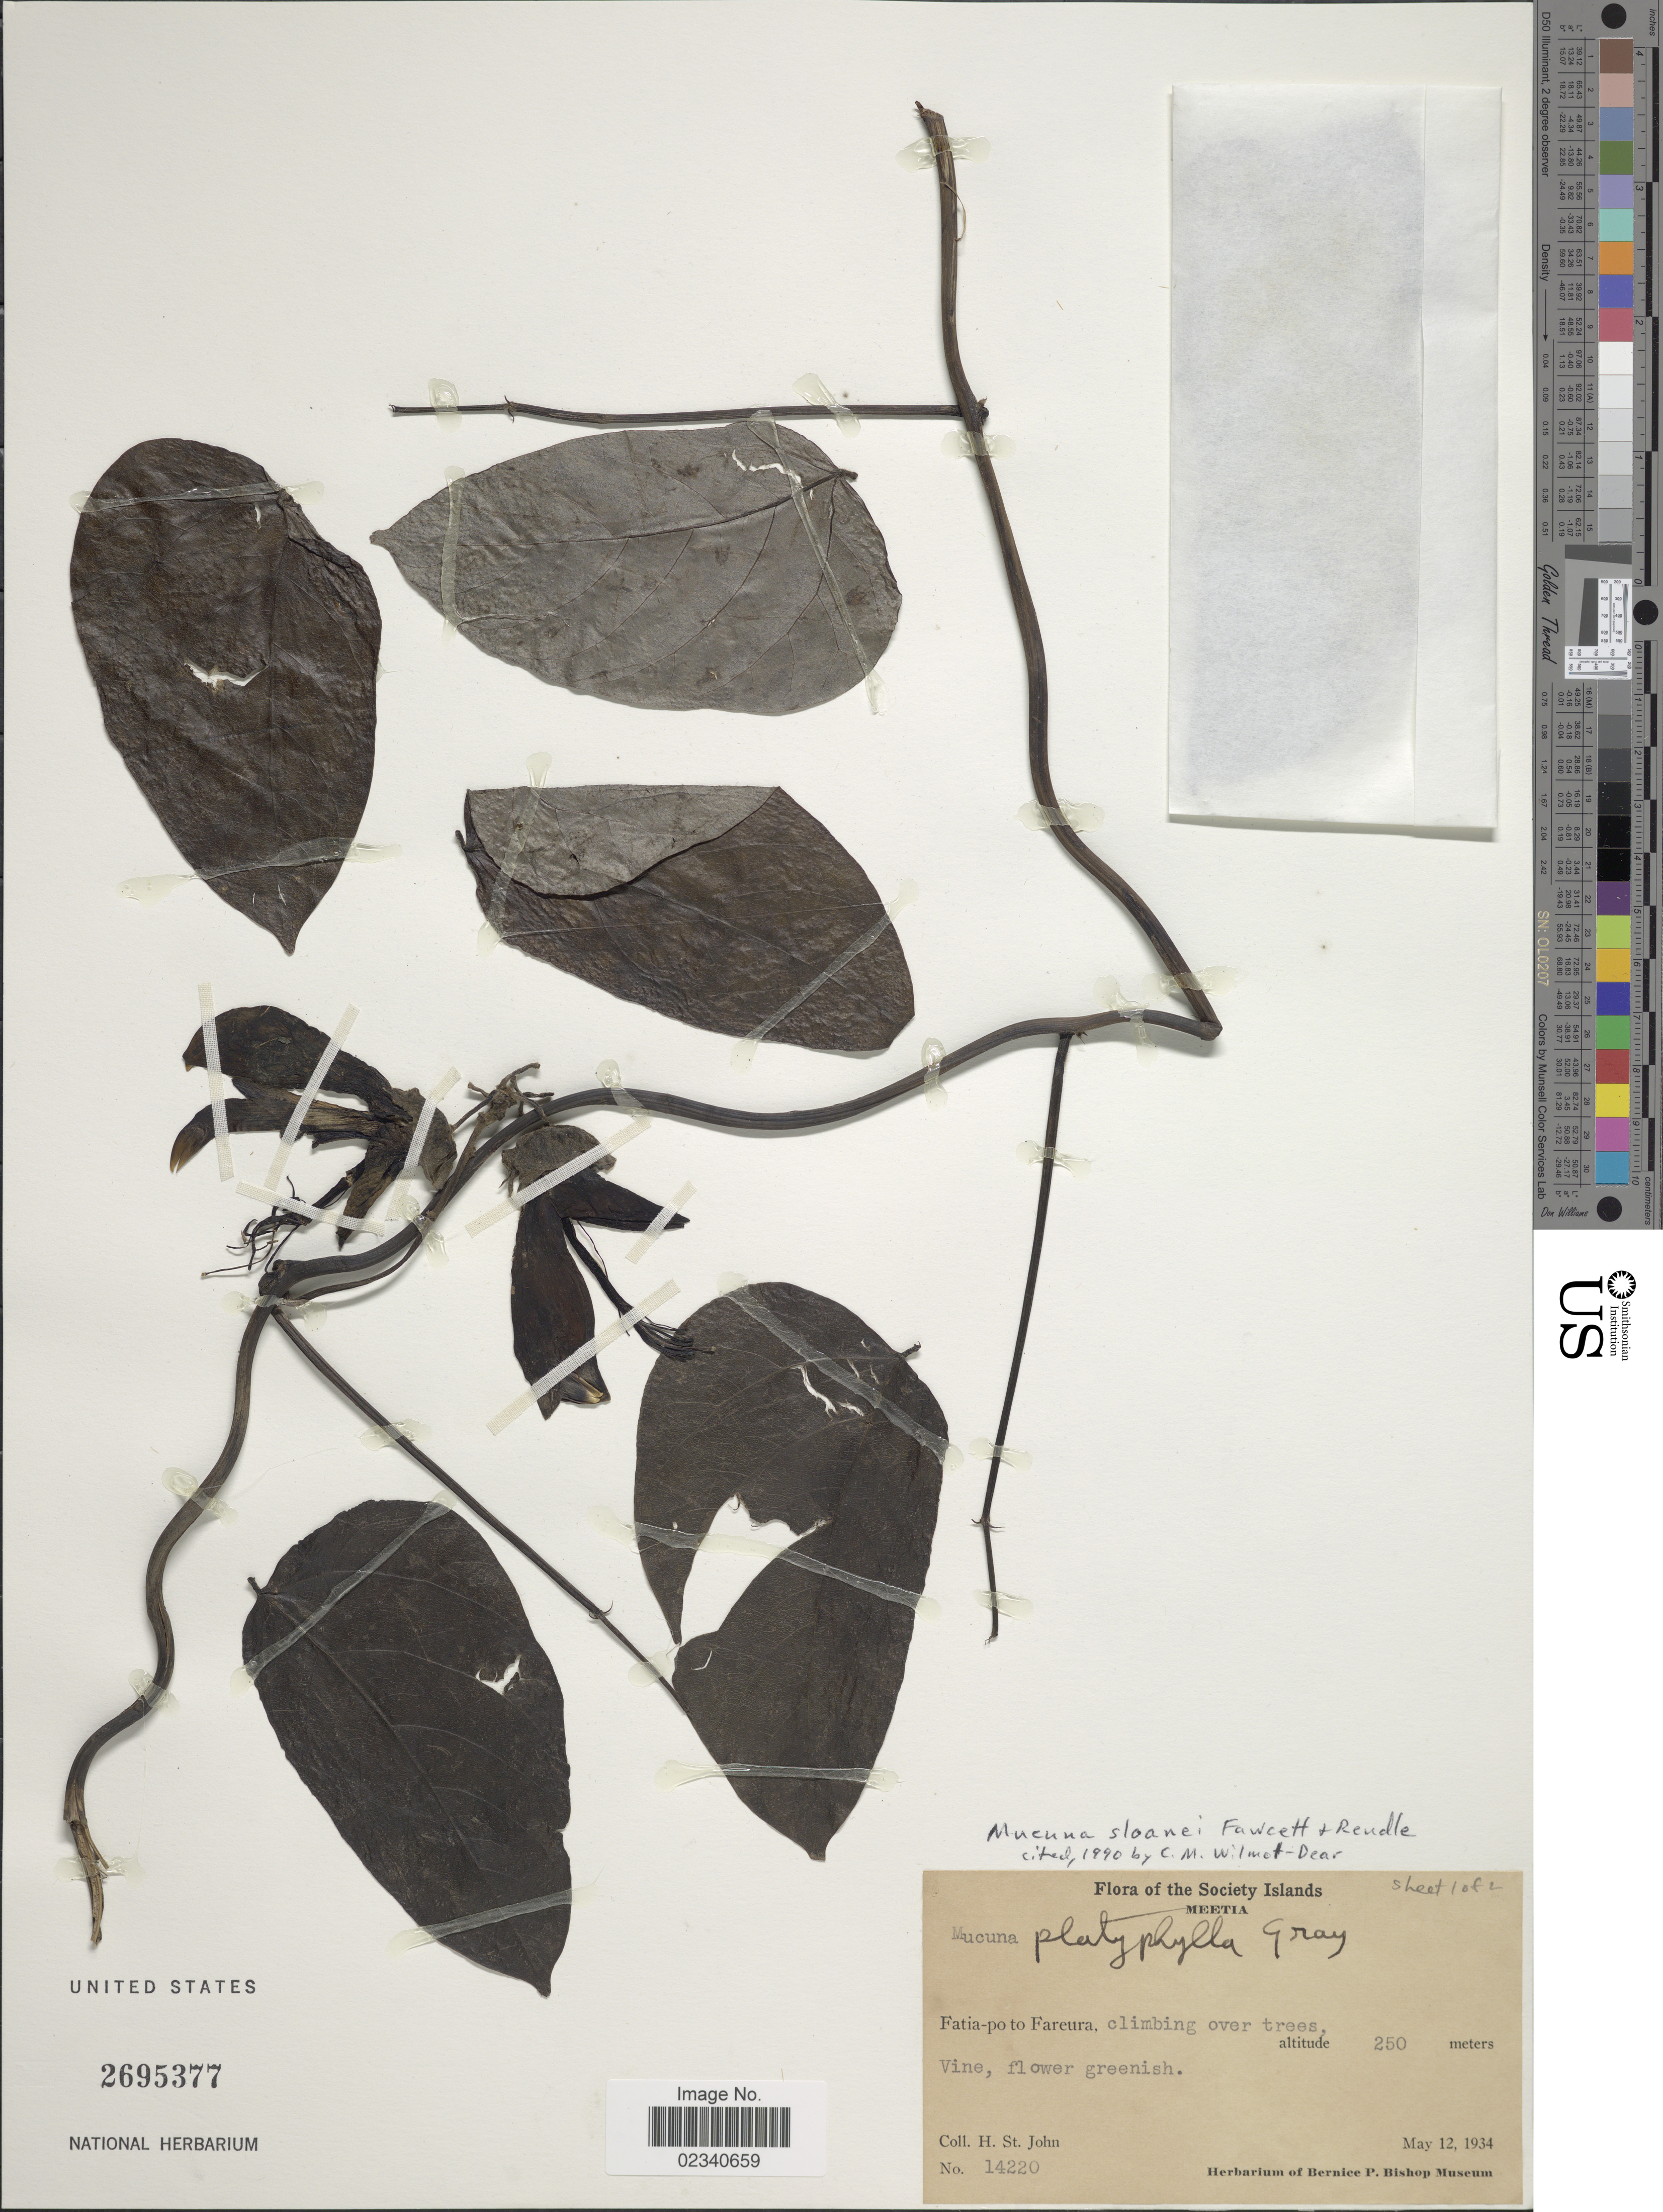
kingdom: Plantae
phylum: Tracheophyta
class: Magnoliopsida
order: Fabales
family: Fabaceae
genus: Mucuna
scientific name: Mucuna sloanei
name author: Fawc. & Rendle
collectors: H. St. John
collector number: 14220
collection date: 1934-05-12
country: French Polynesia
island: Mehetia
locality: Society Islands. Meetia. Fatia-po to Fareura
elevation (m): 250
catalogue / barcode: US 2695377